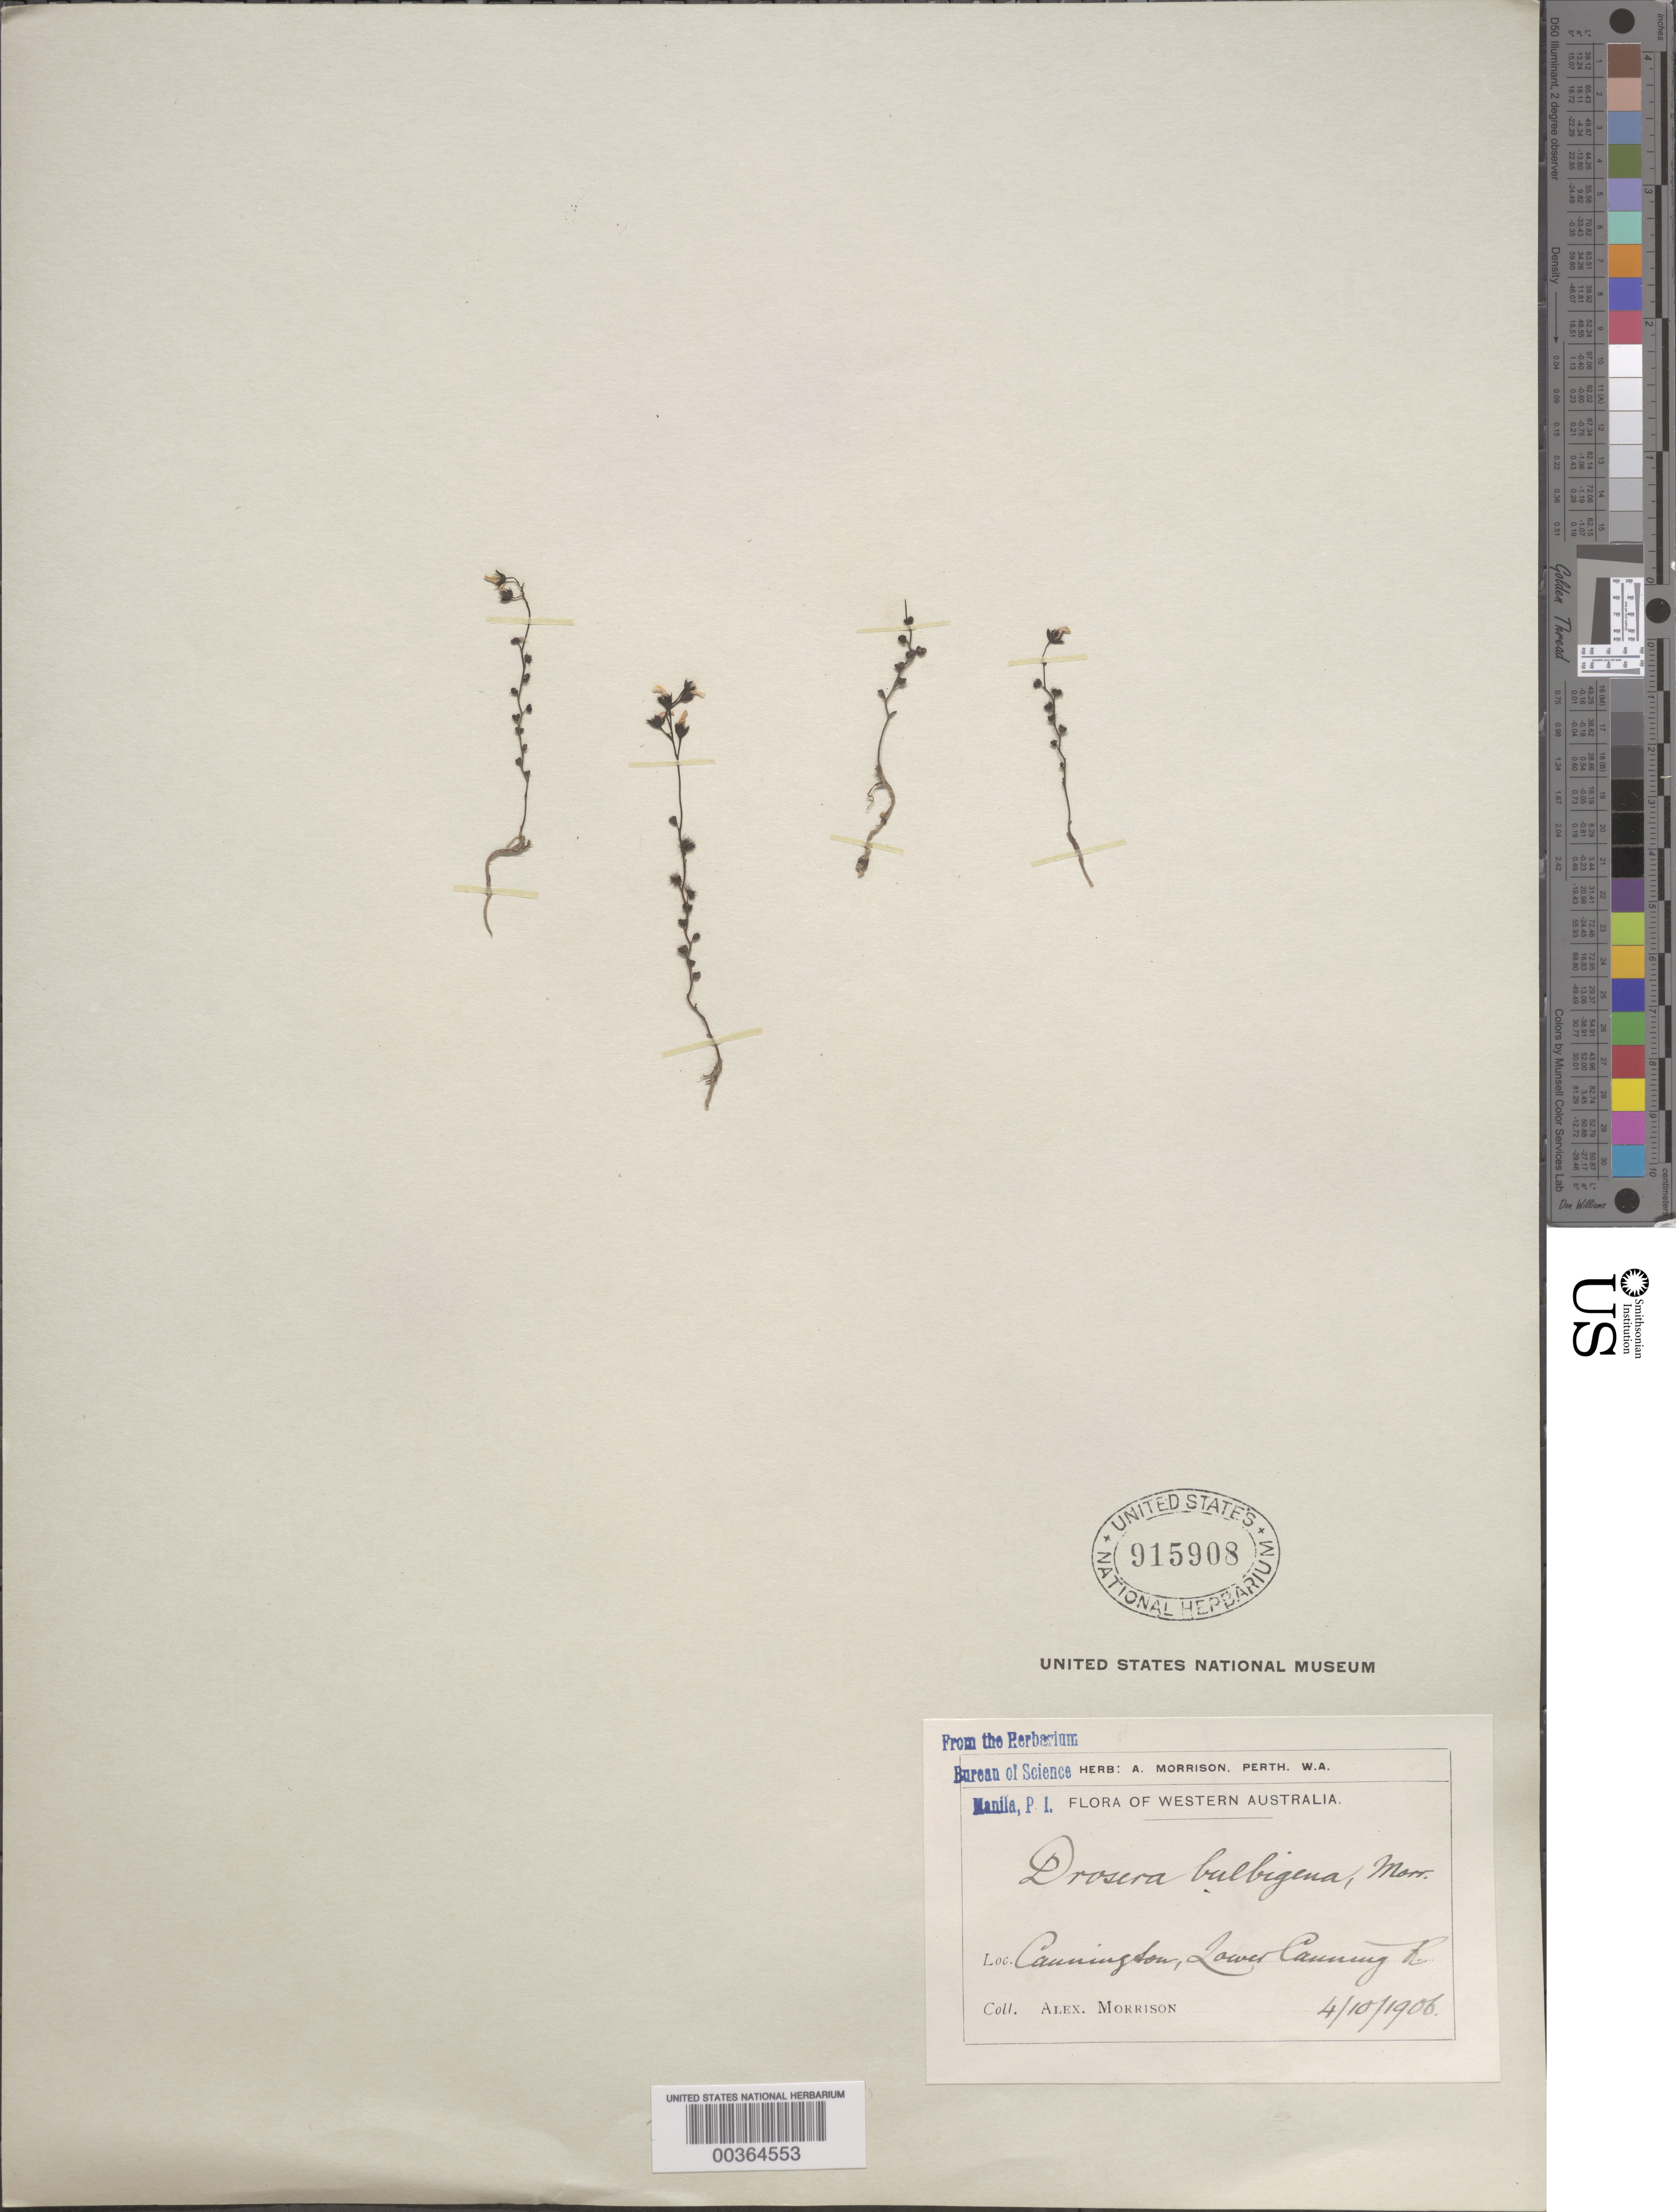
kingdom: Plantae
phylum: Tracheophyta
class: Magnoliopsida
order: Caryophyllales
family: Droseraceae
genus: Drosera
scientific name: Drosera bulbigena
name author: É. Morren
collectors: A. Morrison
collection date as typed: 04 Oct 1906 or 10 Apr 1906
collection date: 1906-04-10 or 1906-10-04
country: Australia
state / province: Western Australia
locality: Lower canning river, cannington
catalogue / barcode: US 915908